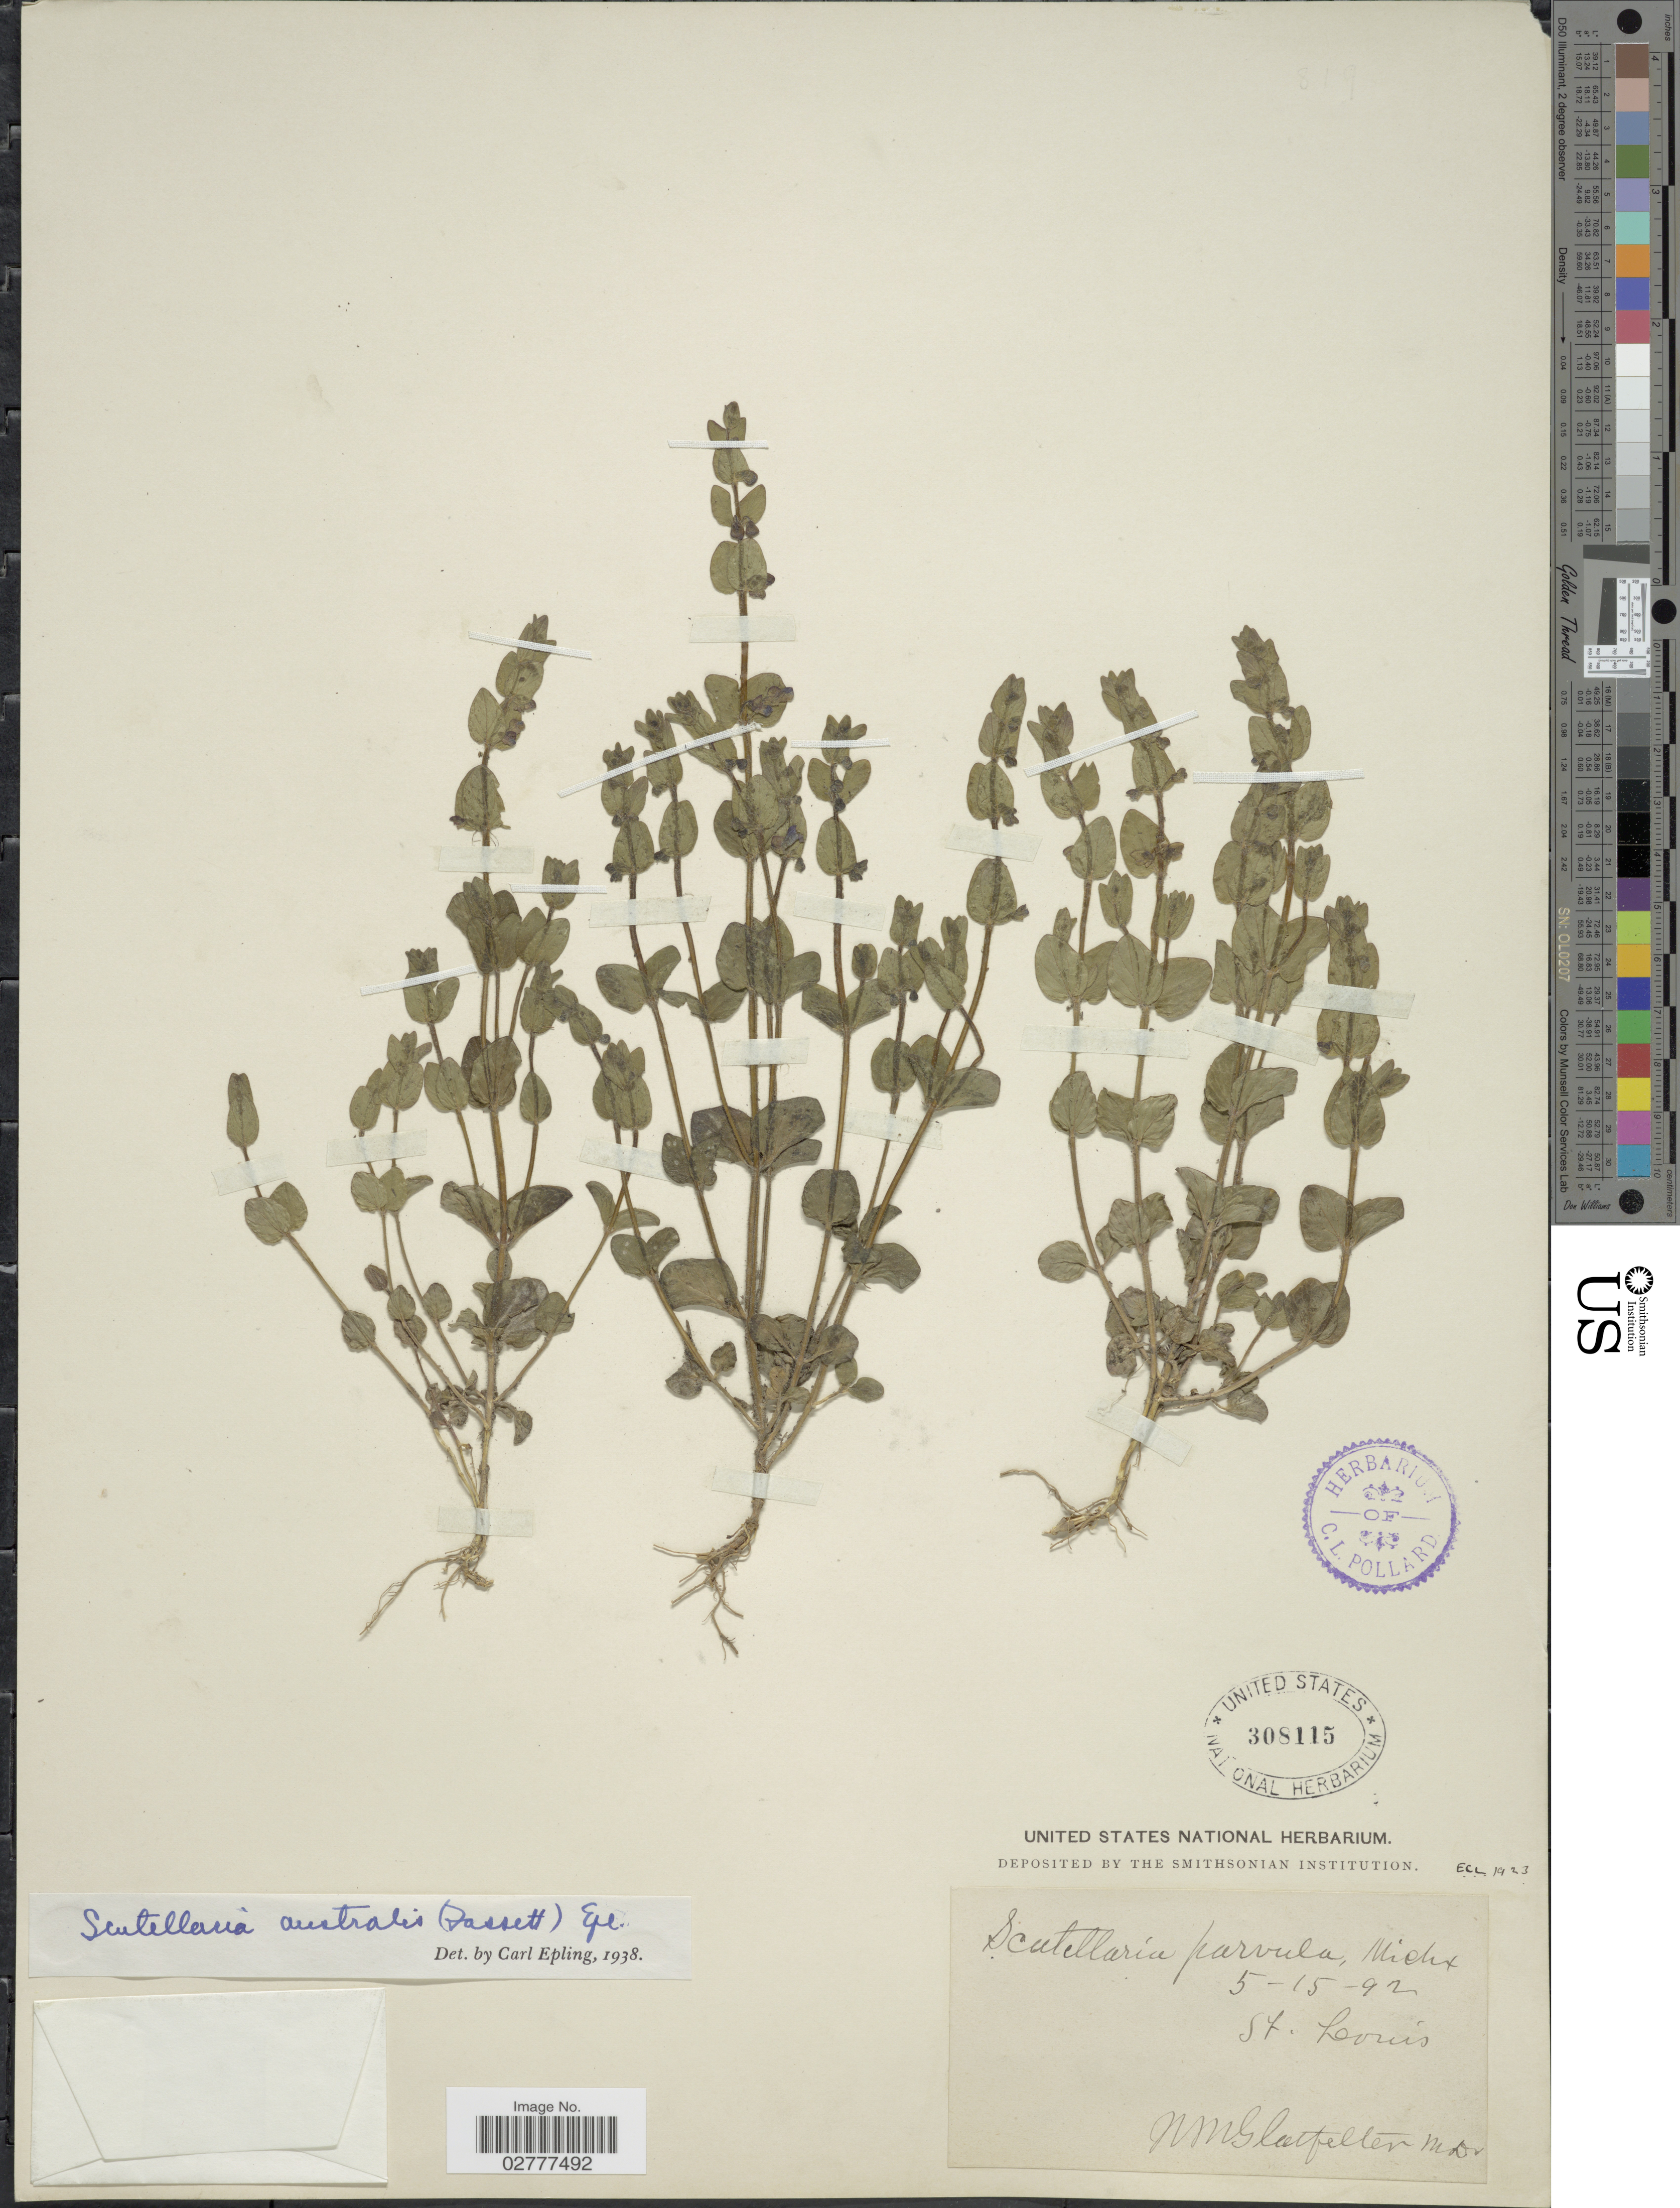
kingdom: Plantae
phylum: Tracheophyta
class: Magnoliopsida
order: Lamiales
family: Lamiaceae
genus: Scutellaria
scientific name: Scutellaria australis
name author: (Fassett) Epling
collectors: N. M. Glatfelter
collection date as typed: Transcribed d/m/y: 15/5/92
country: United States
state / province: Missouri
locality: St. Louis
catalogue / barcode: US 308115